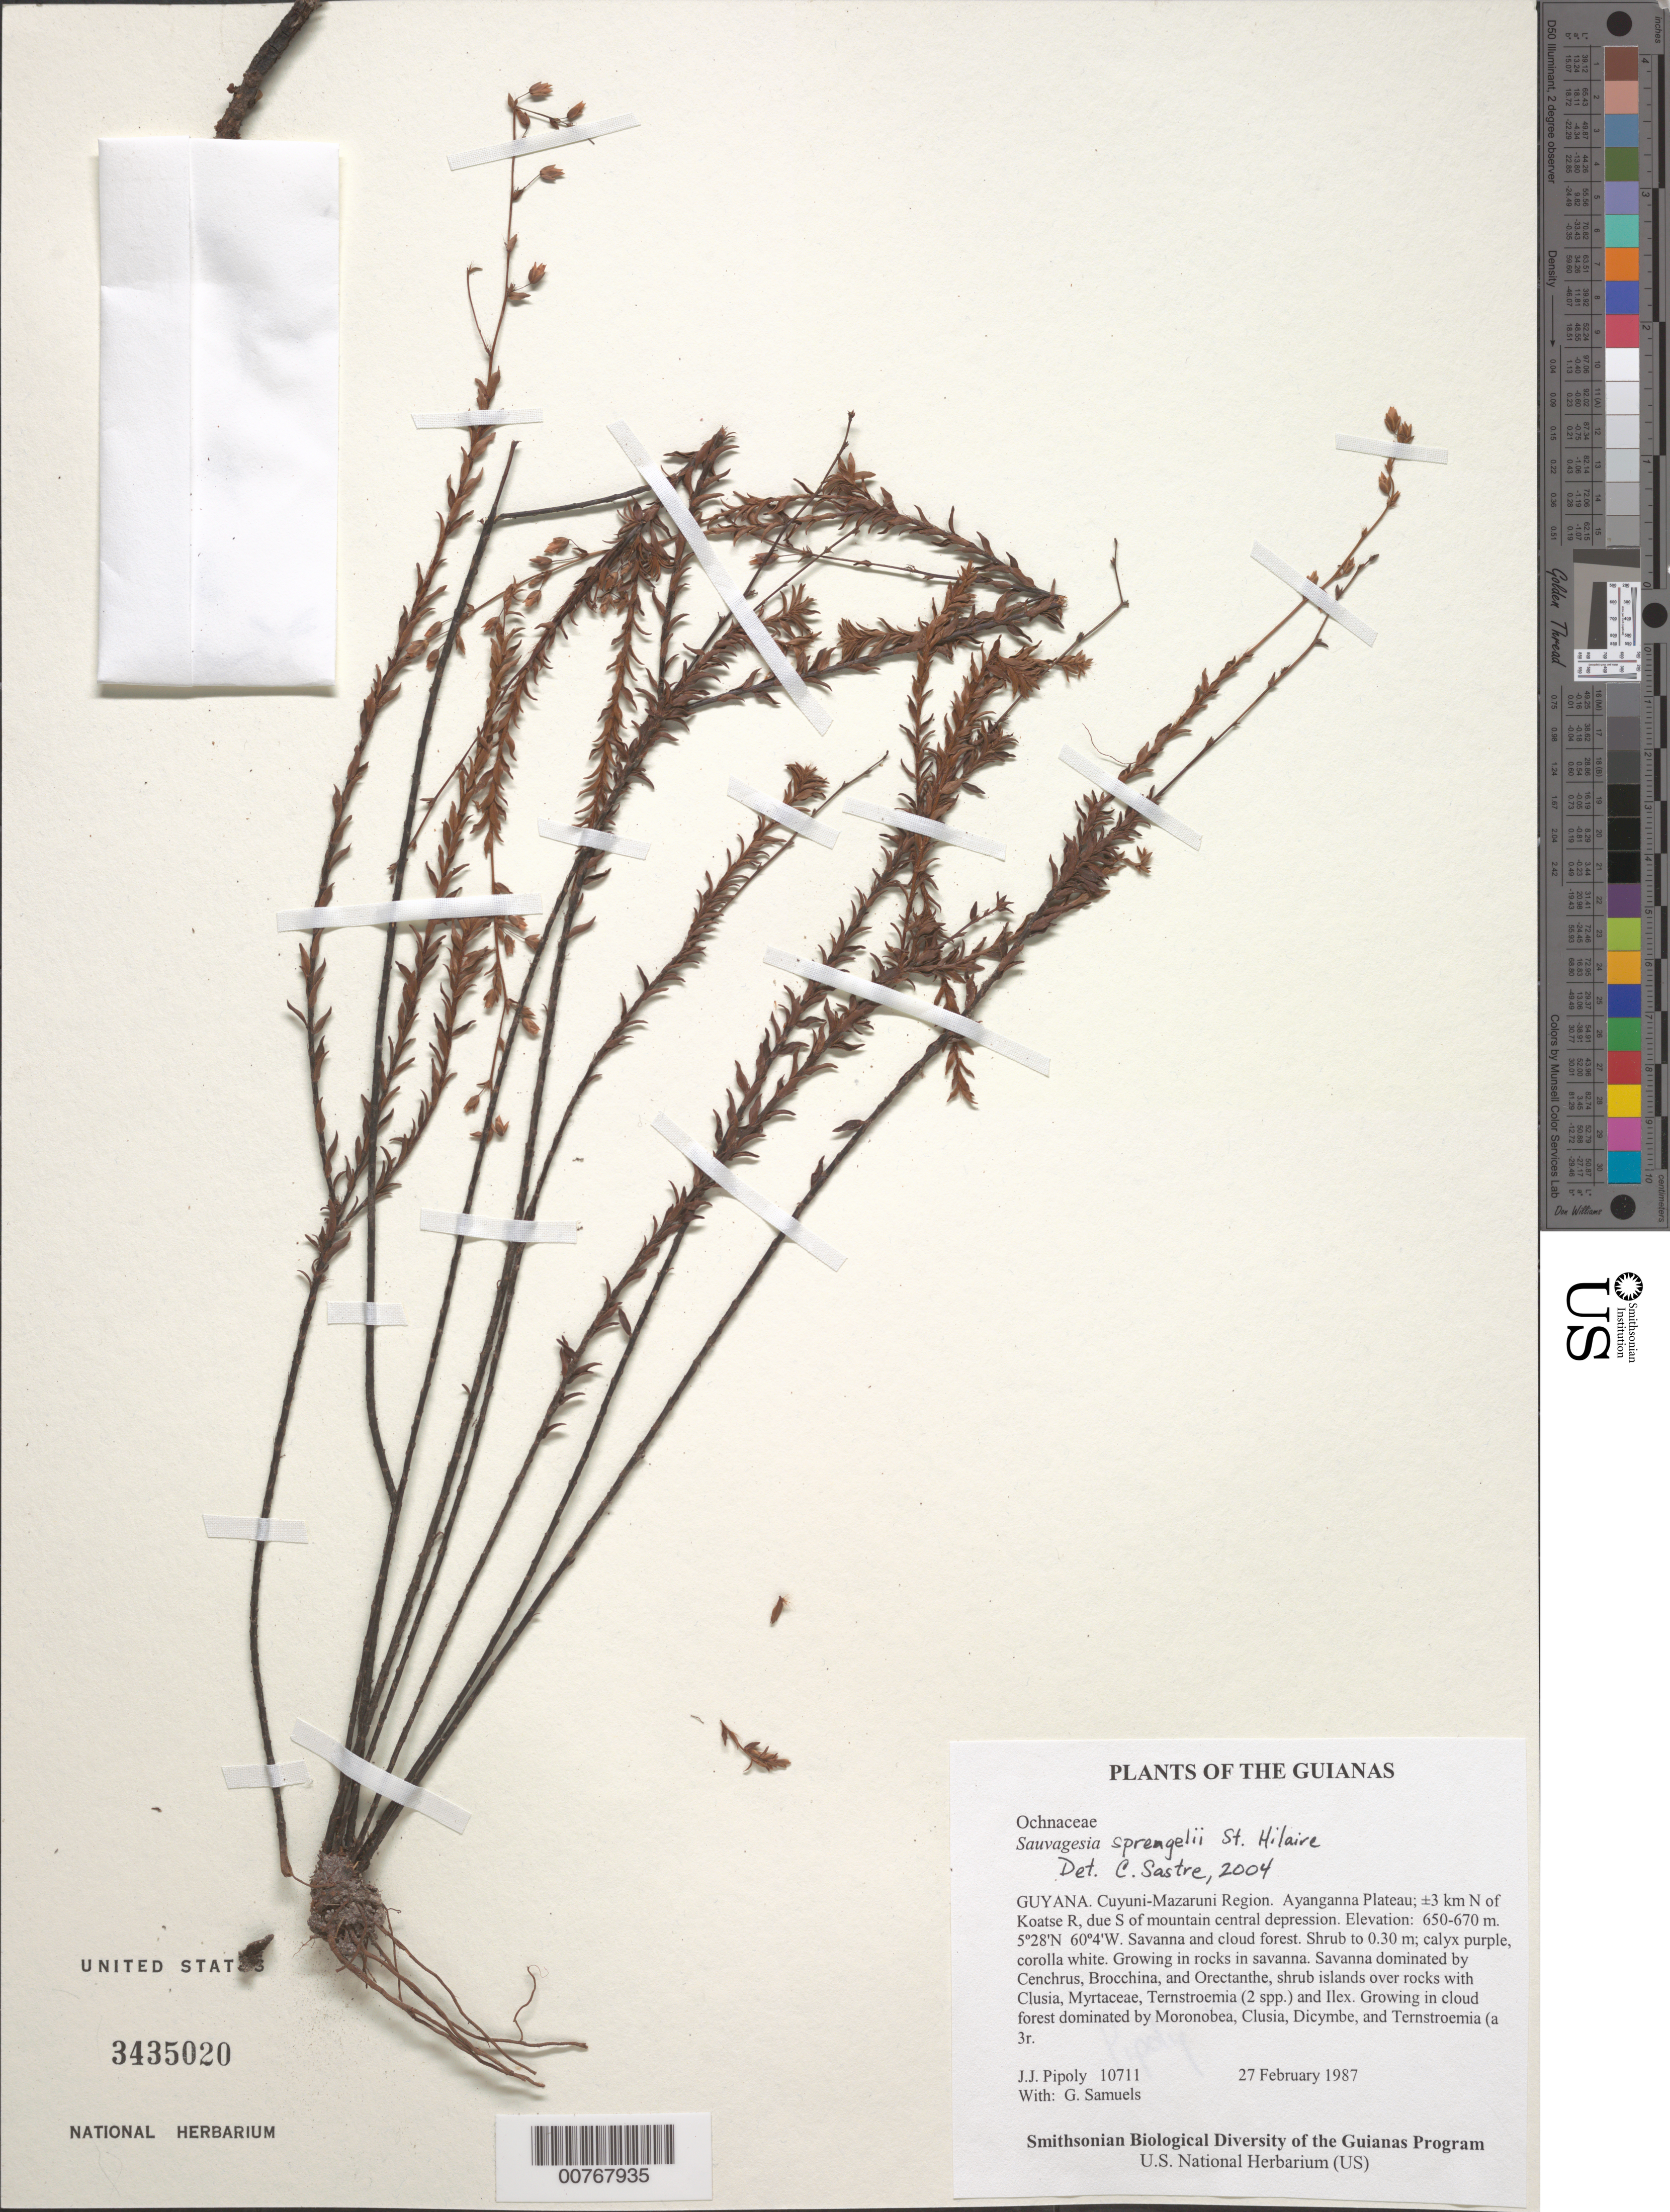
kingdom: Plantae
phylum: Tracheophyta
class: Magnoliopsida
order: Malpighiales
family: Ochnaceae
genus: Sauvagesia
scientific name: Sauvagesia sprengelii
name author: A. St.-Hil.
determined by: Sastre, C. H. L.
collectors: J. J. Pipoly & G. Bacchus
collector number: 10711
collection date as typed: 27 February 1987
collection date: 1987-02-27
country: Guyana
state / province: Cuyuni-Mazaruni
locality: Ayanganna Plateau; ±3 km N of Koatse R, due S of mountain central depression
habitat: Savanna and cloud forest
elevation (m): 650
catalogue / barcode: US 3435020